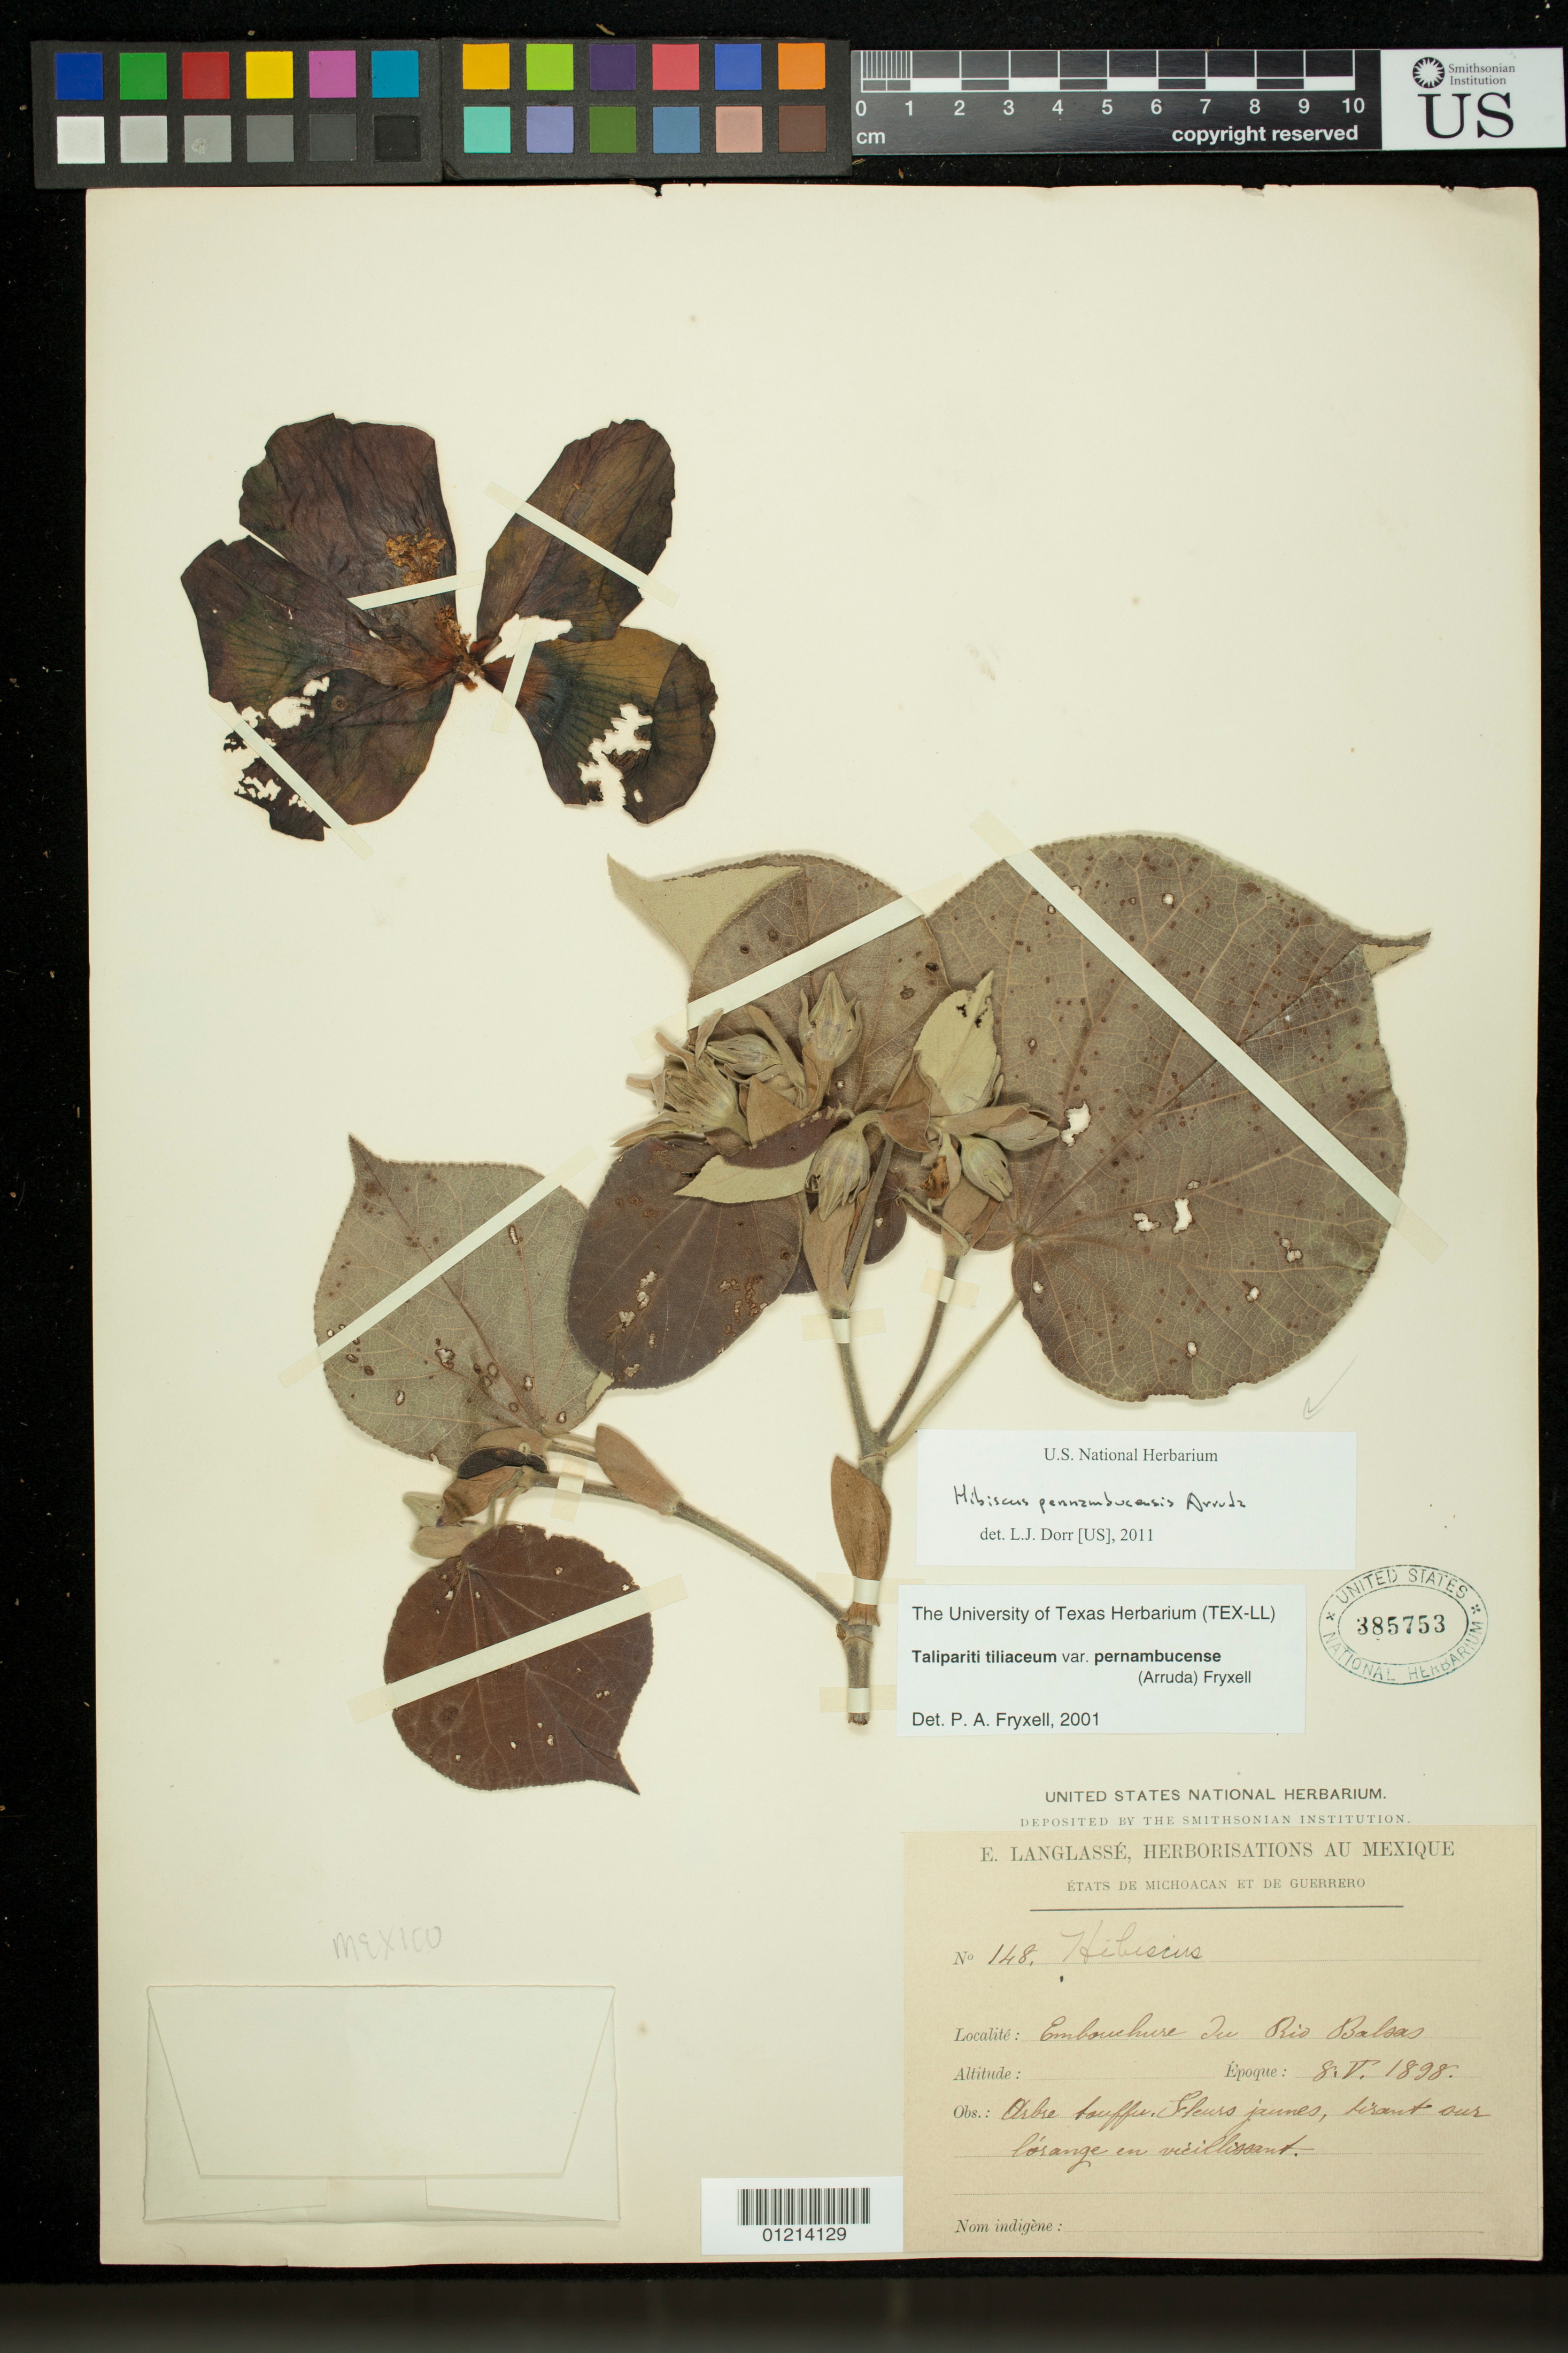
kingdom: Plantae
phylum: Tracheophyta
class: Magnoliopsida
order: Malvales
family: Malvaceae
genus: Talipariti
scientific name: Talipariti tiliaceum var. pernambucense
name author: (Arruda) Fryxell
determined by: Dorr, Laurence J., Curator (BOT), Smithsonian Institution - National Museum of Natural History (UNITED STATES)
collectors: E. Langlassé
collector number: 148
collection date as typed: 08 May 1898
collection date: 1898-05-08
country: Mexico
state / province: Michoacán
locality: Embouchure du Rio Balsas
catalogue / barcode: US 385753